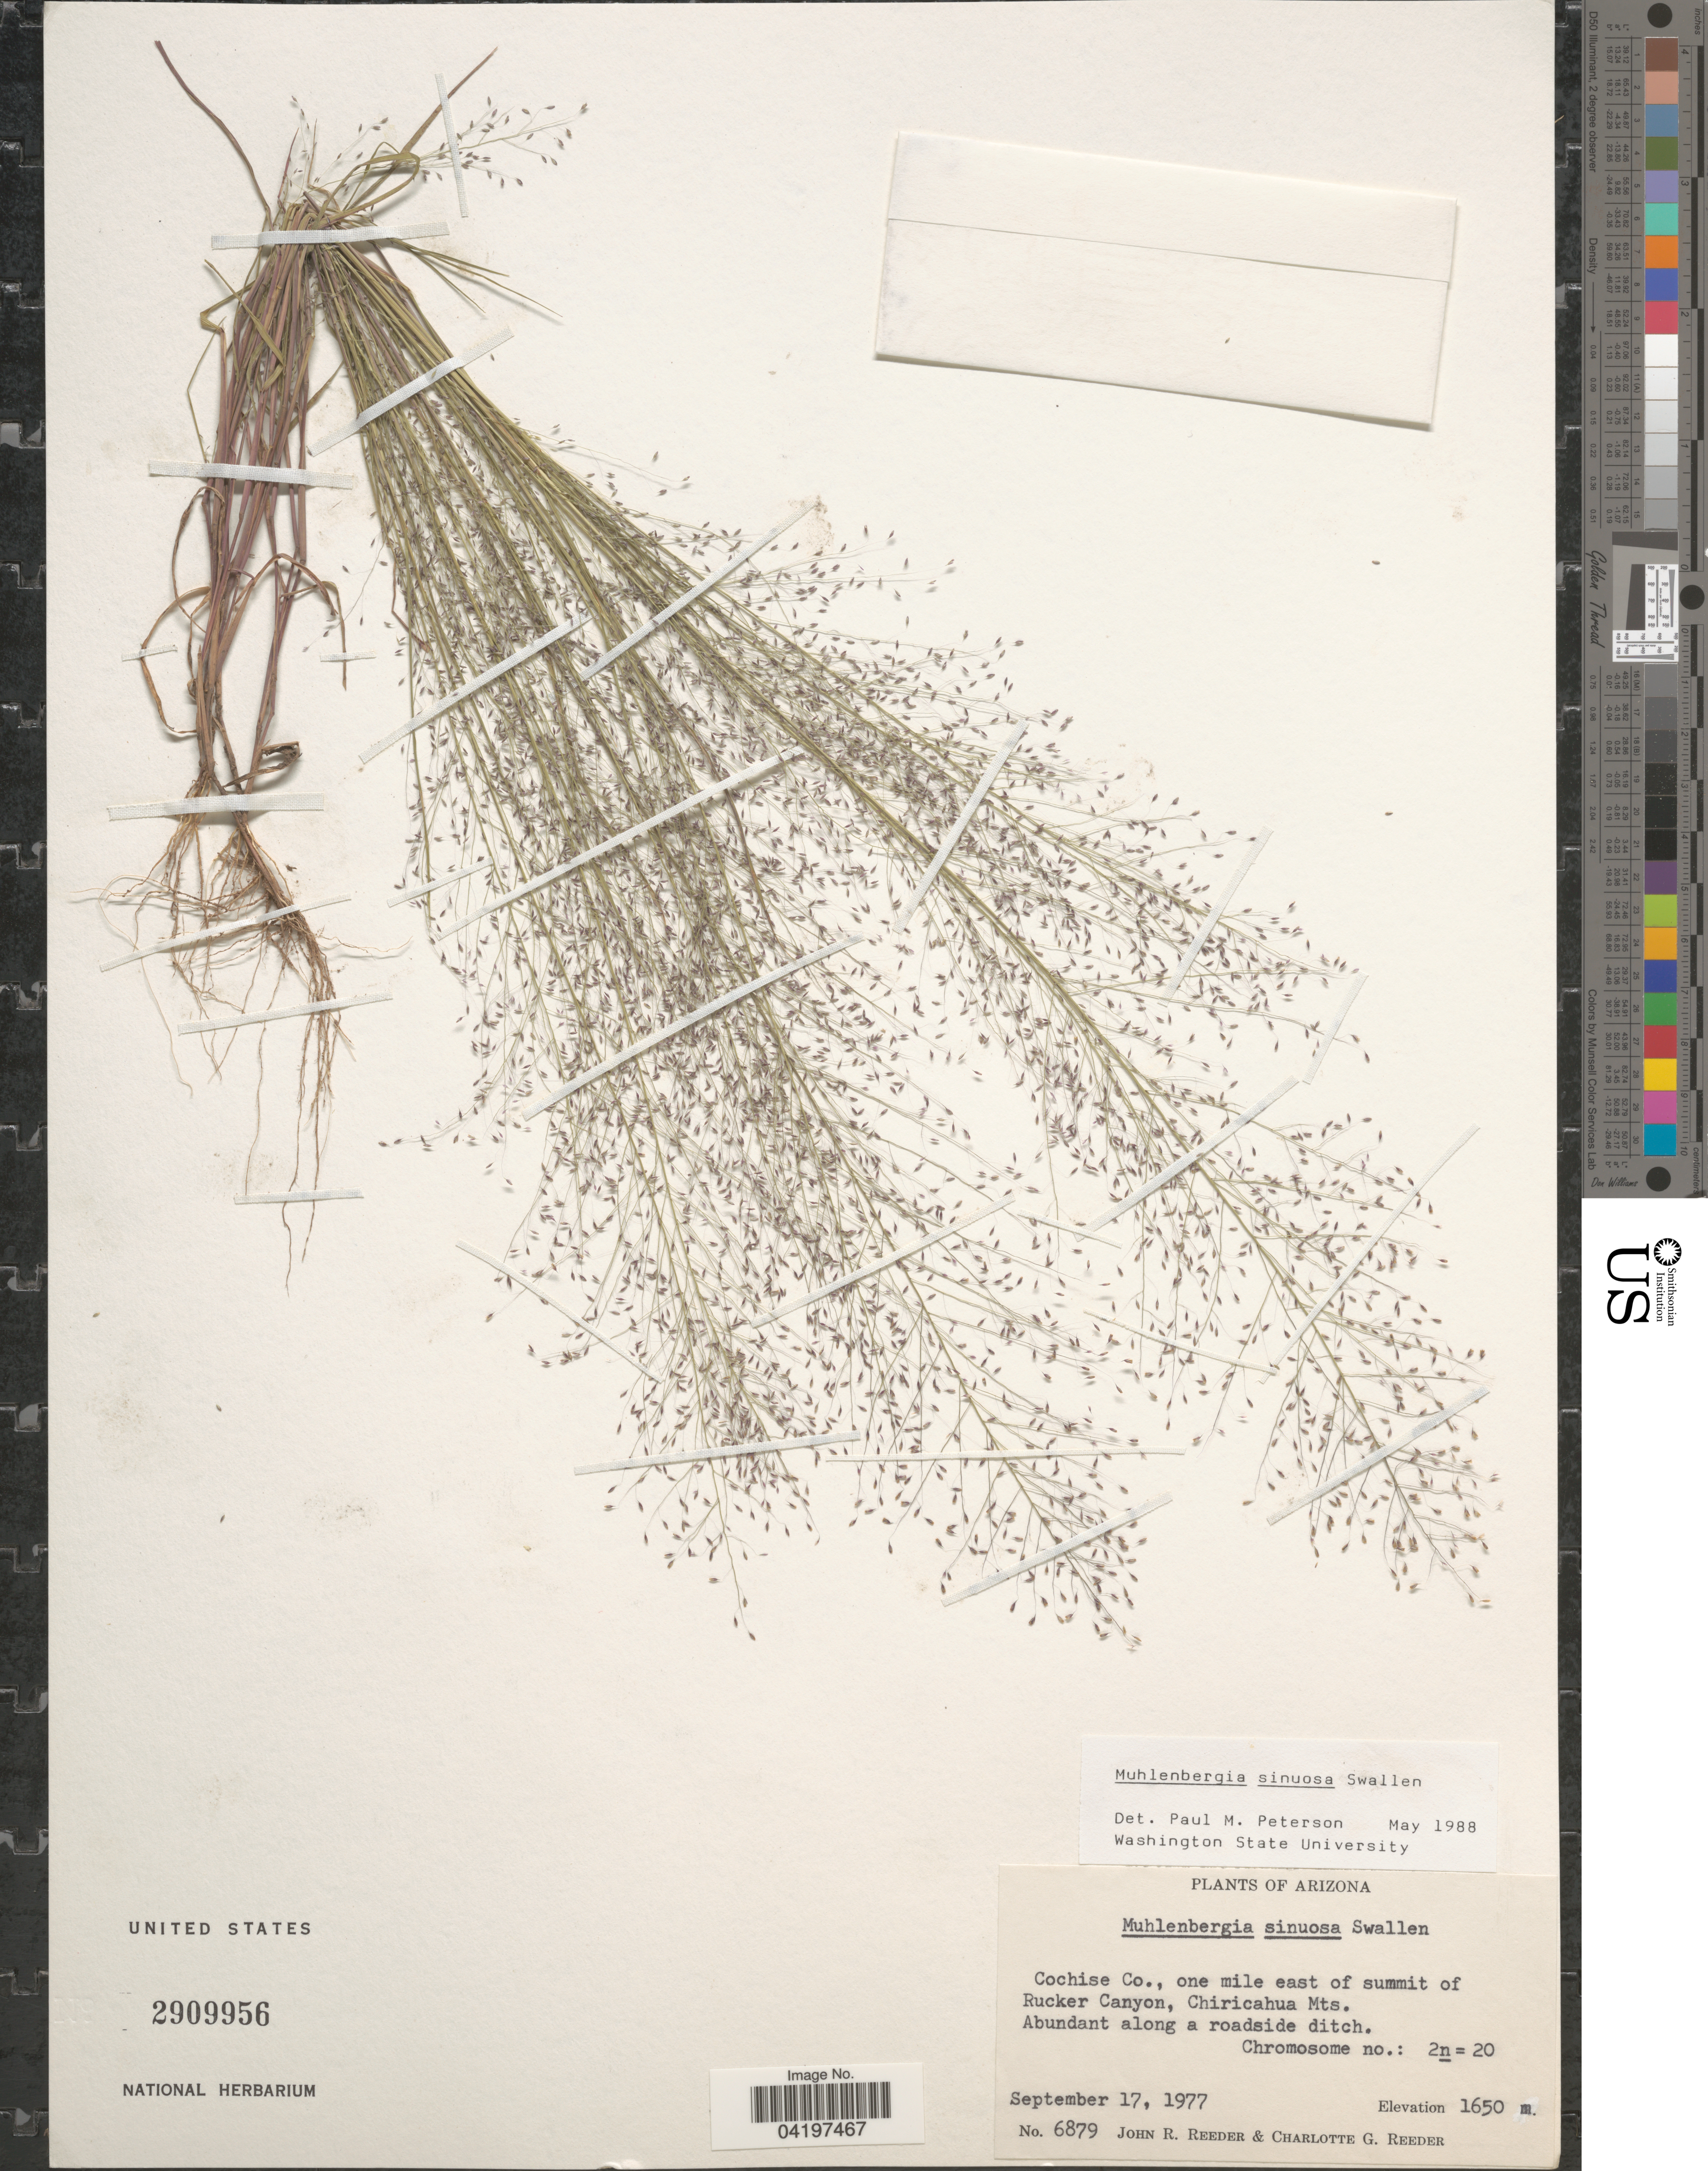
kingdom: Plantae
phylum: Tracheophyta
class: Liliopsida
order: Poales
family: Poaceae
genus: Muhlenbergia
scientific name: Muhlenbergia sinuosa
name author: Swallen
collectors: J. R. Reeder & C. G. Reeder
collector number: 6879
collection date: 1977-09-17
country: United States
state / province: Arizona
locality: Cochise Co., one mile east of summit of Rucker Canyon, Chiricahua Mts.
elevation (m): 1650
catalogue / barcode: US 2909956